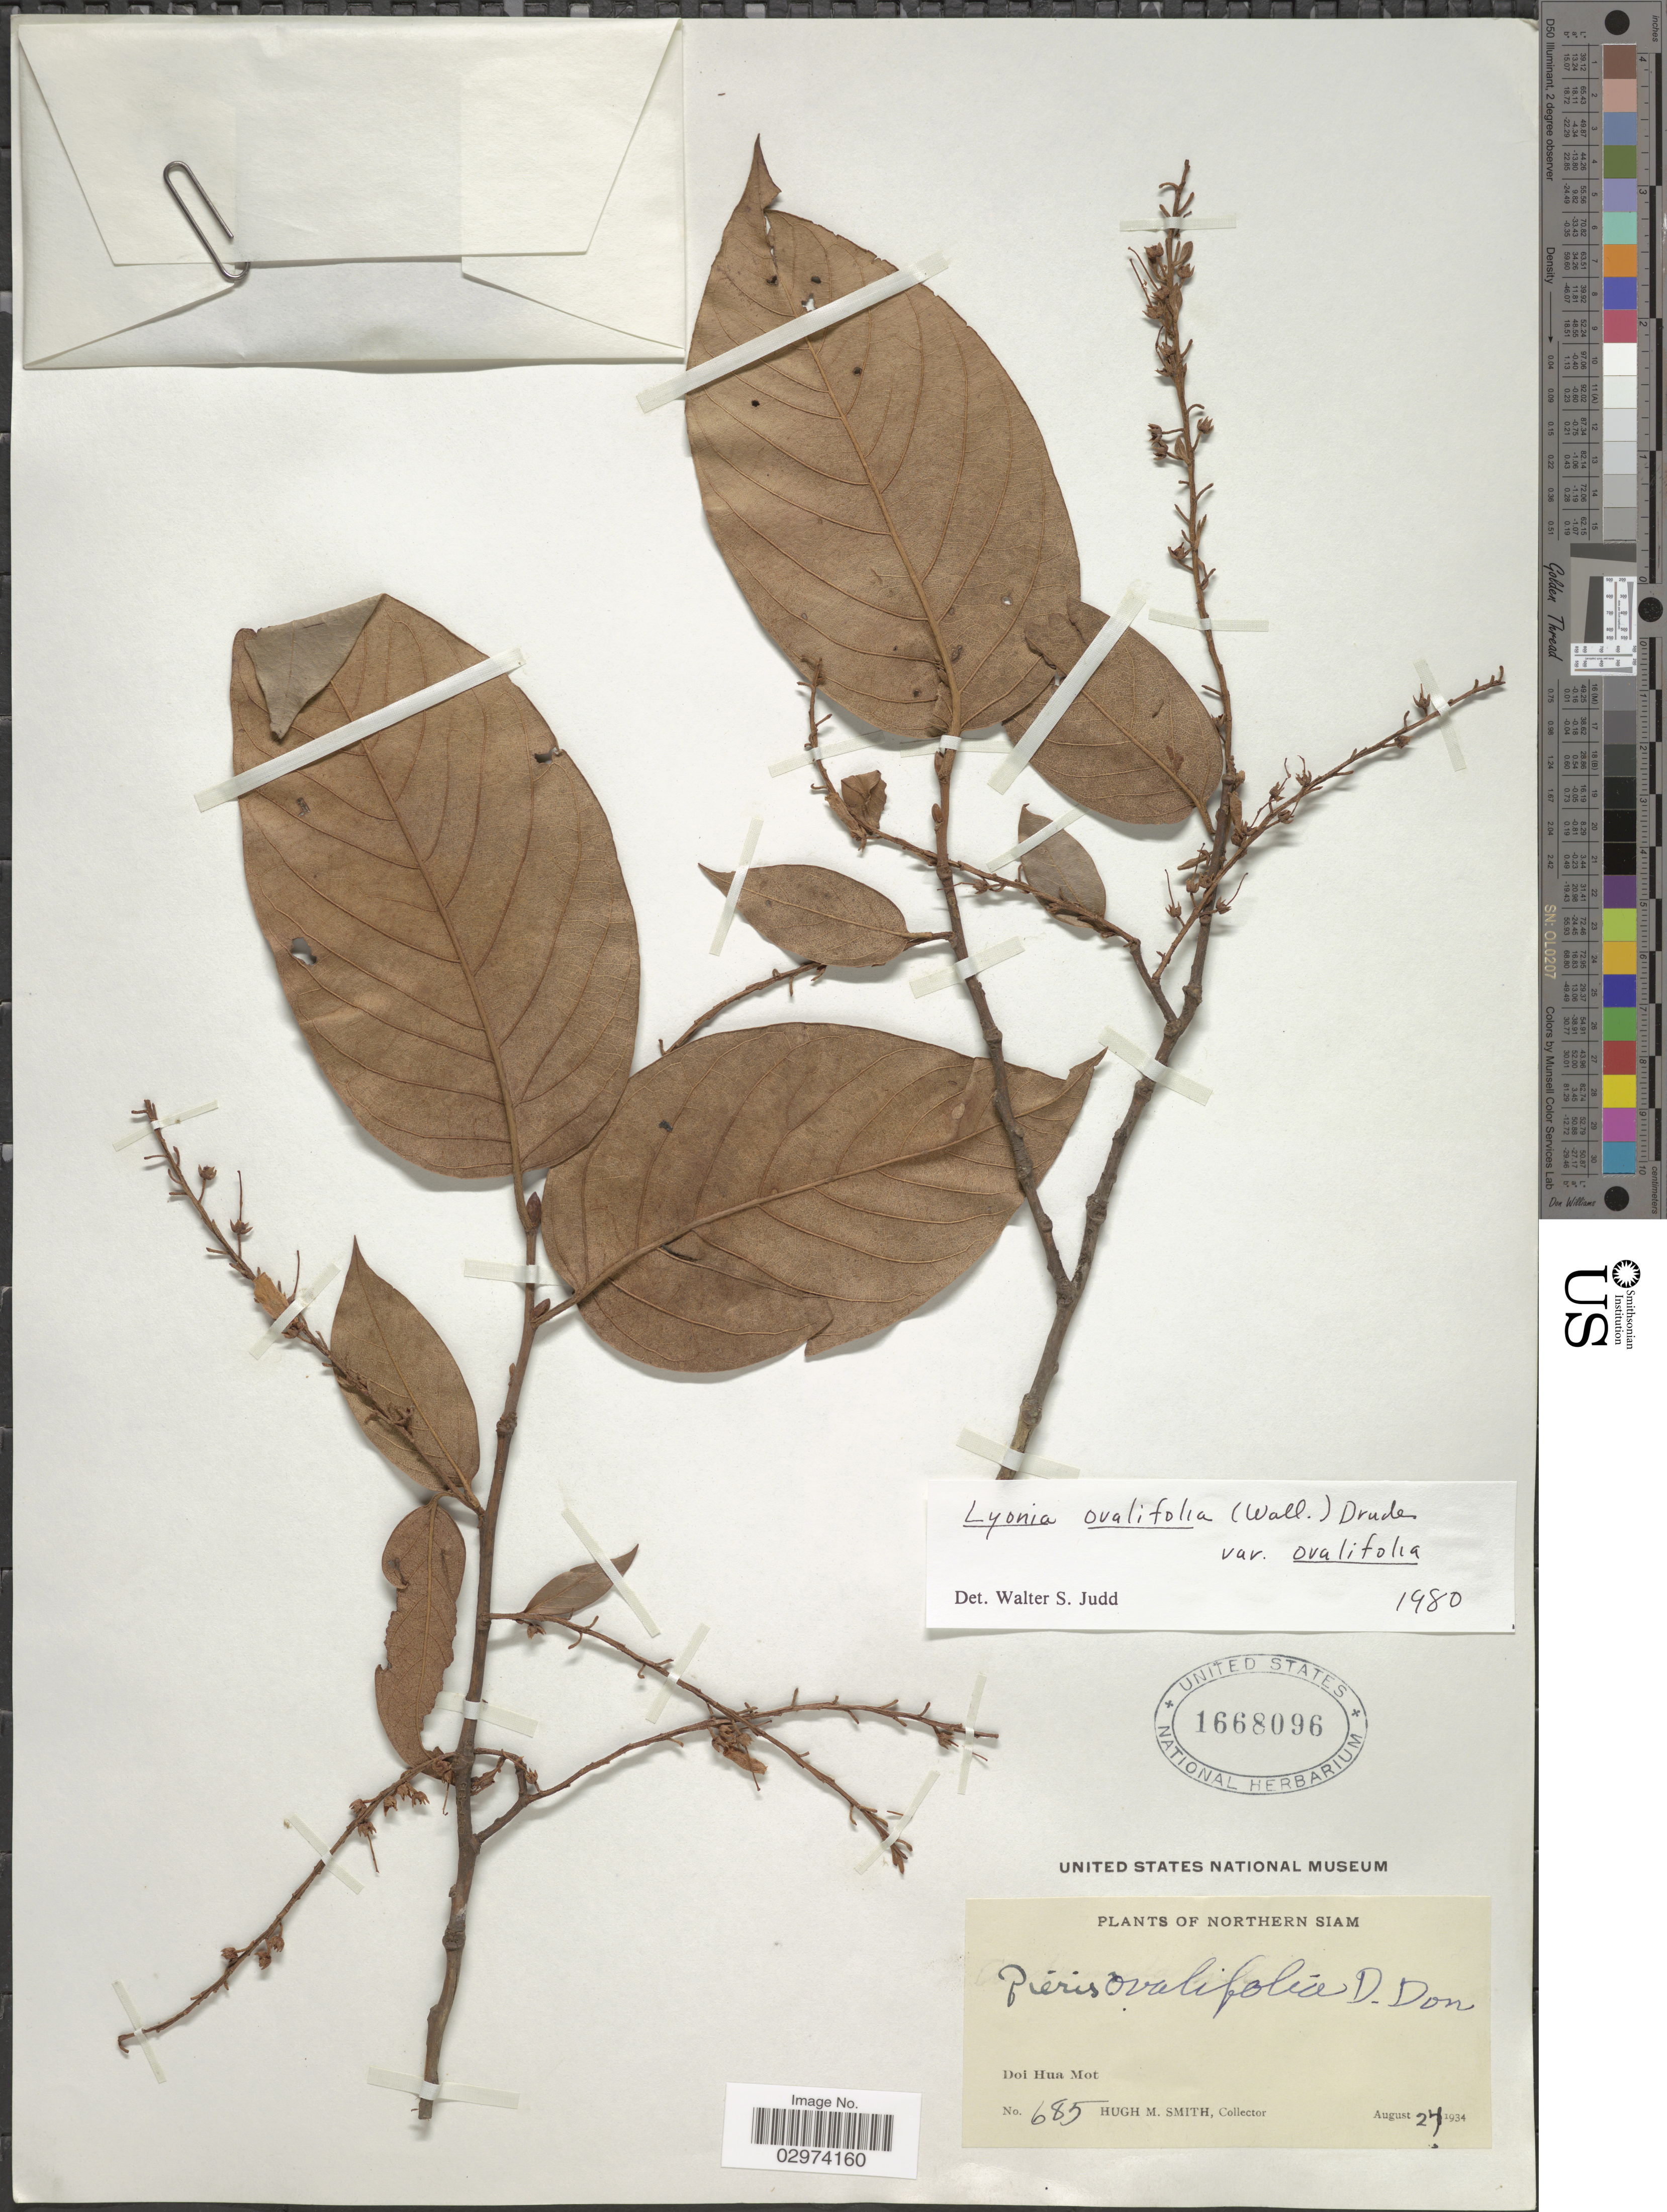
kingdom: Plantae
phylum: Tracheophyta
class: Magnoliopsida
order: Ericales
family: Ericaceae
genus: Lyonia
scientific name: Lyonia ovalifolia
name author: (Wall.) Drude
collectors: H. M. Smith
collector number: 685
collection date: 1934-08-24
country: Thailand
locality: Northern Siam. Doi Hua Mot.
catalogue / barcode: US 1668096